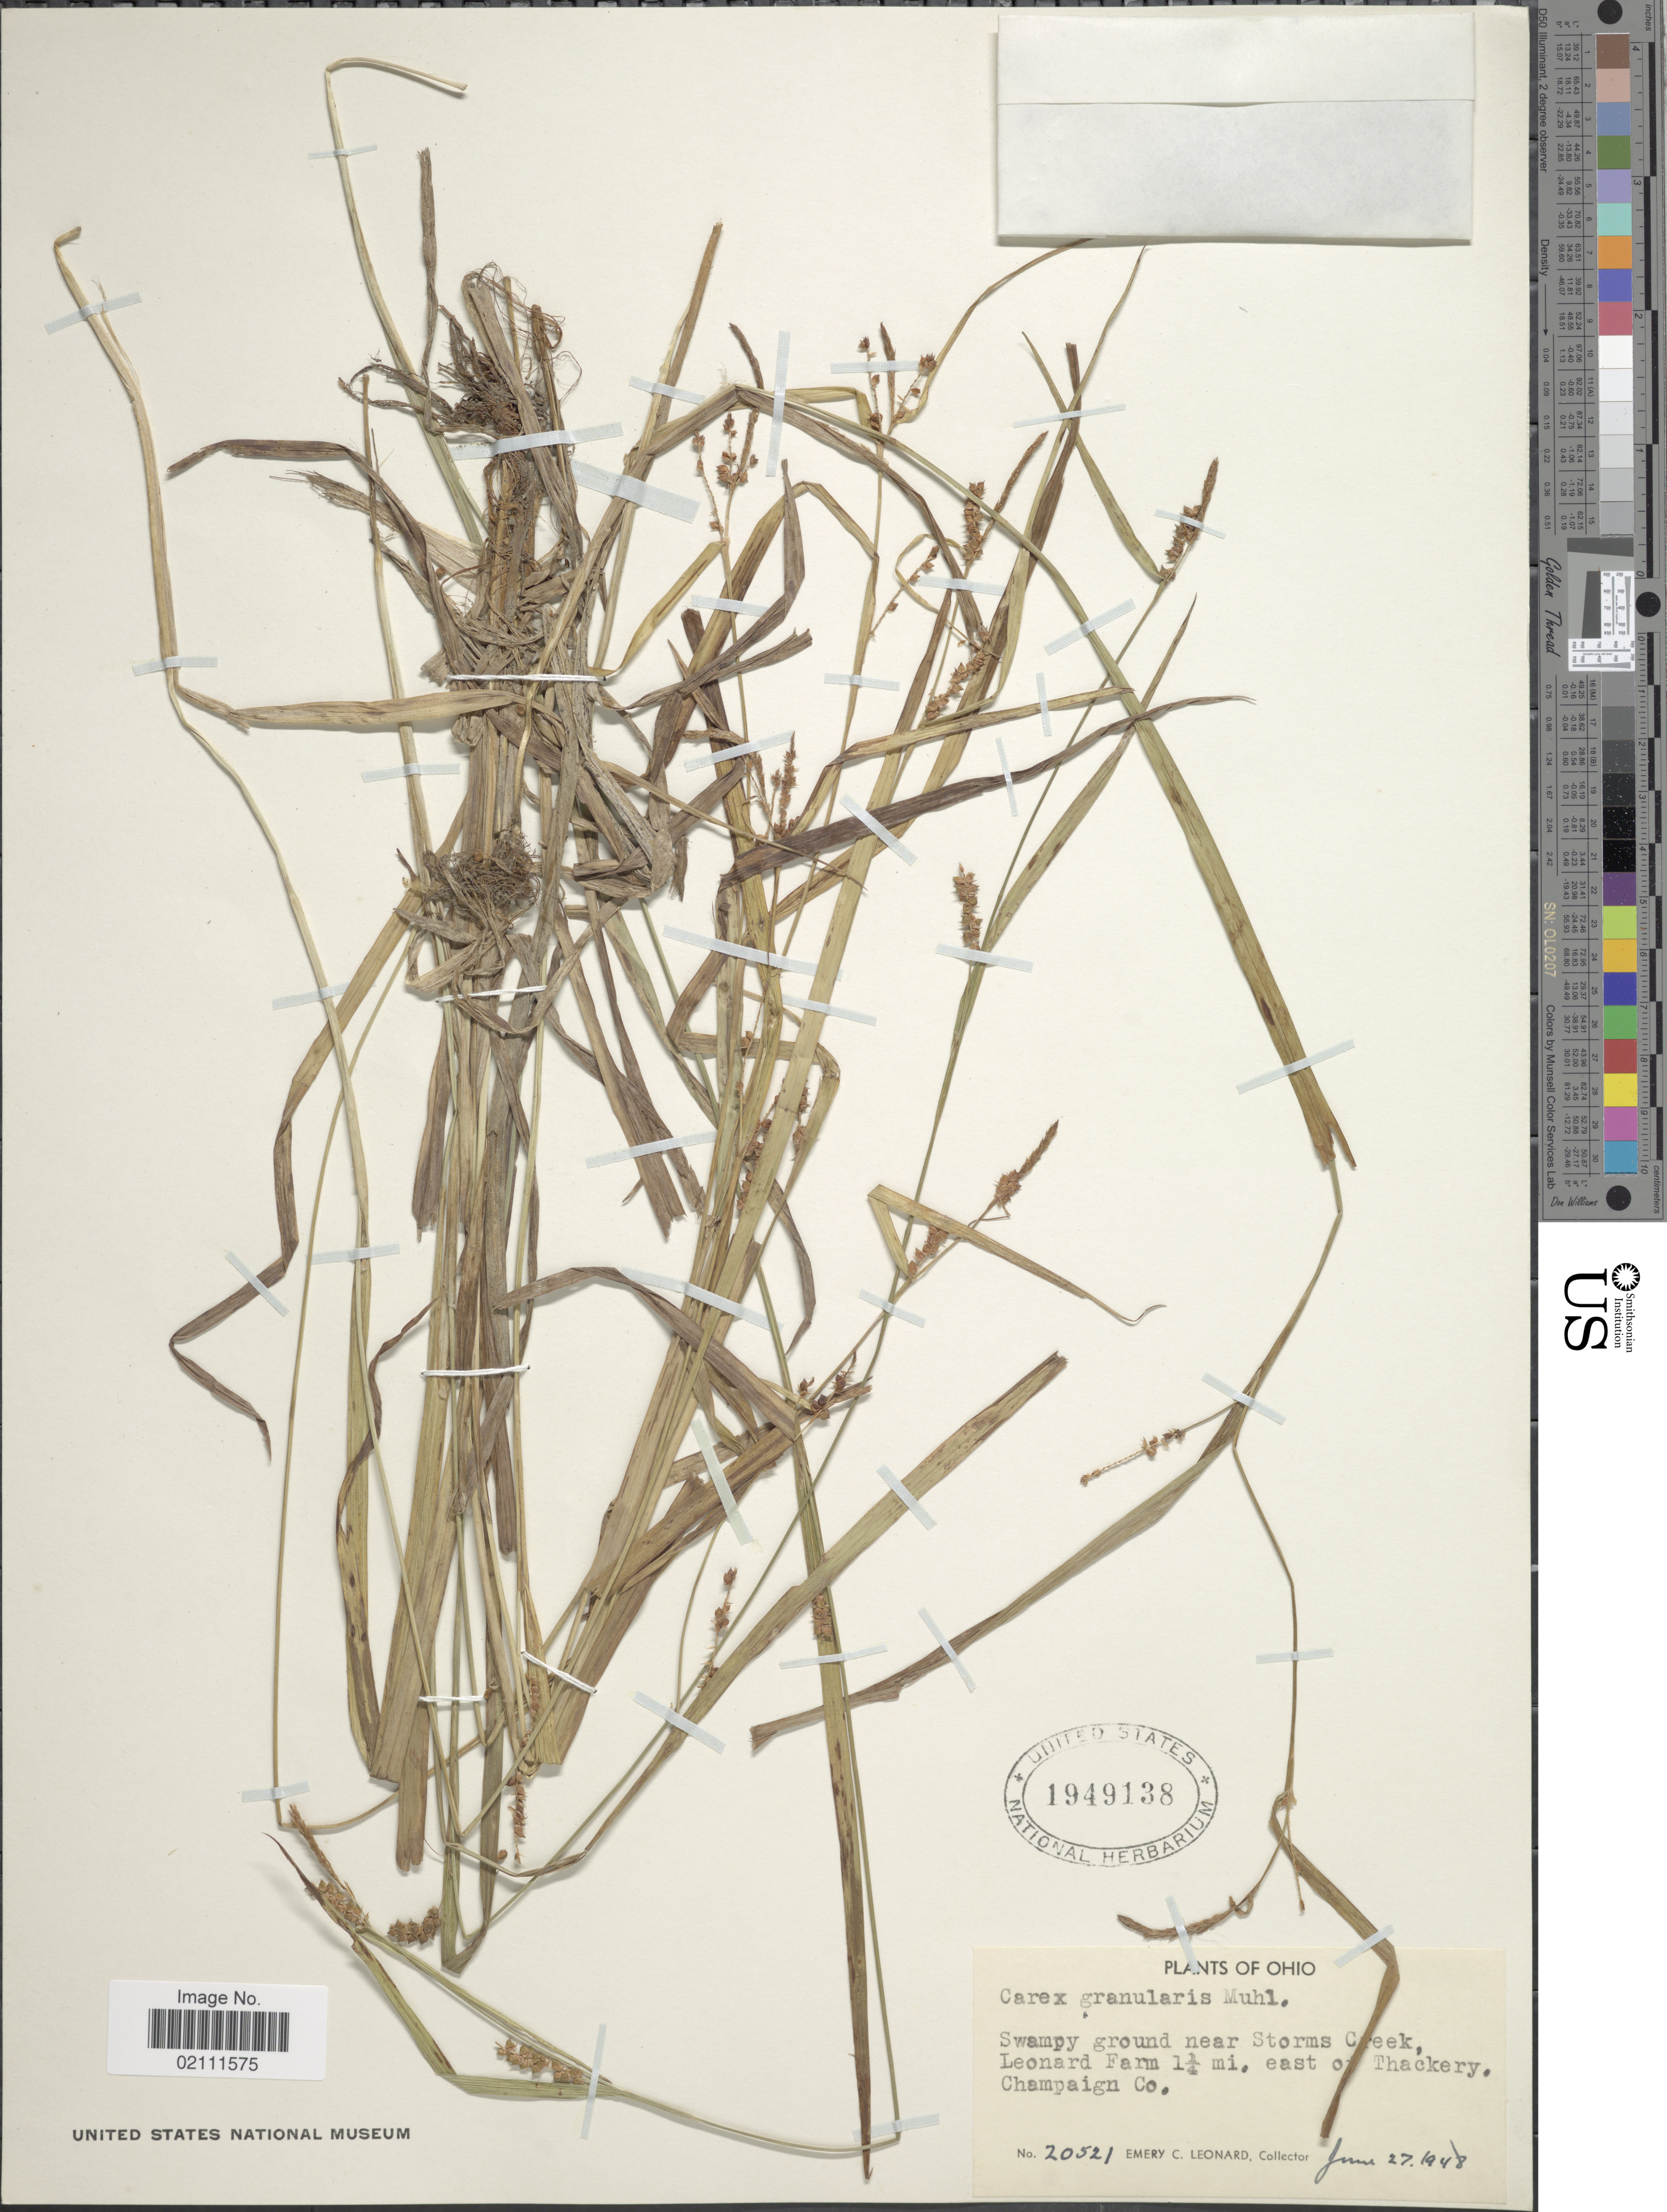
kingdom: Plantae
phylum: Tracheophyta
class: Liliopsida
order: Poales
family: Cyperaceae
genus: Carex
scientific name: Carex granularis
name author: Muhl. ex Willd.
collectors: E. C. Leonard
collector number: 20521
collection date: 1948-06-27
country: United States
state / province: Ohio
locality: Swampy ground near Storms Creek, Leonard Farm 1 1/4 mi. east of Thackery, Champaign Co.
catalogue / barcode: US 1949138